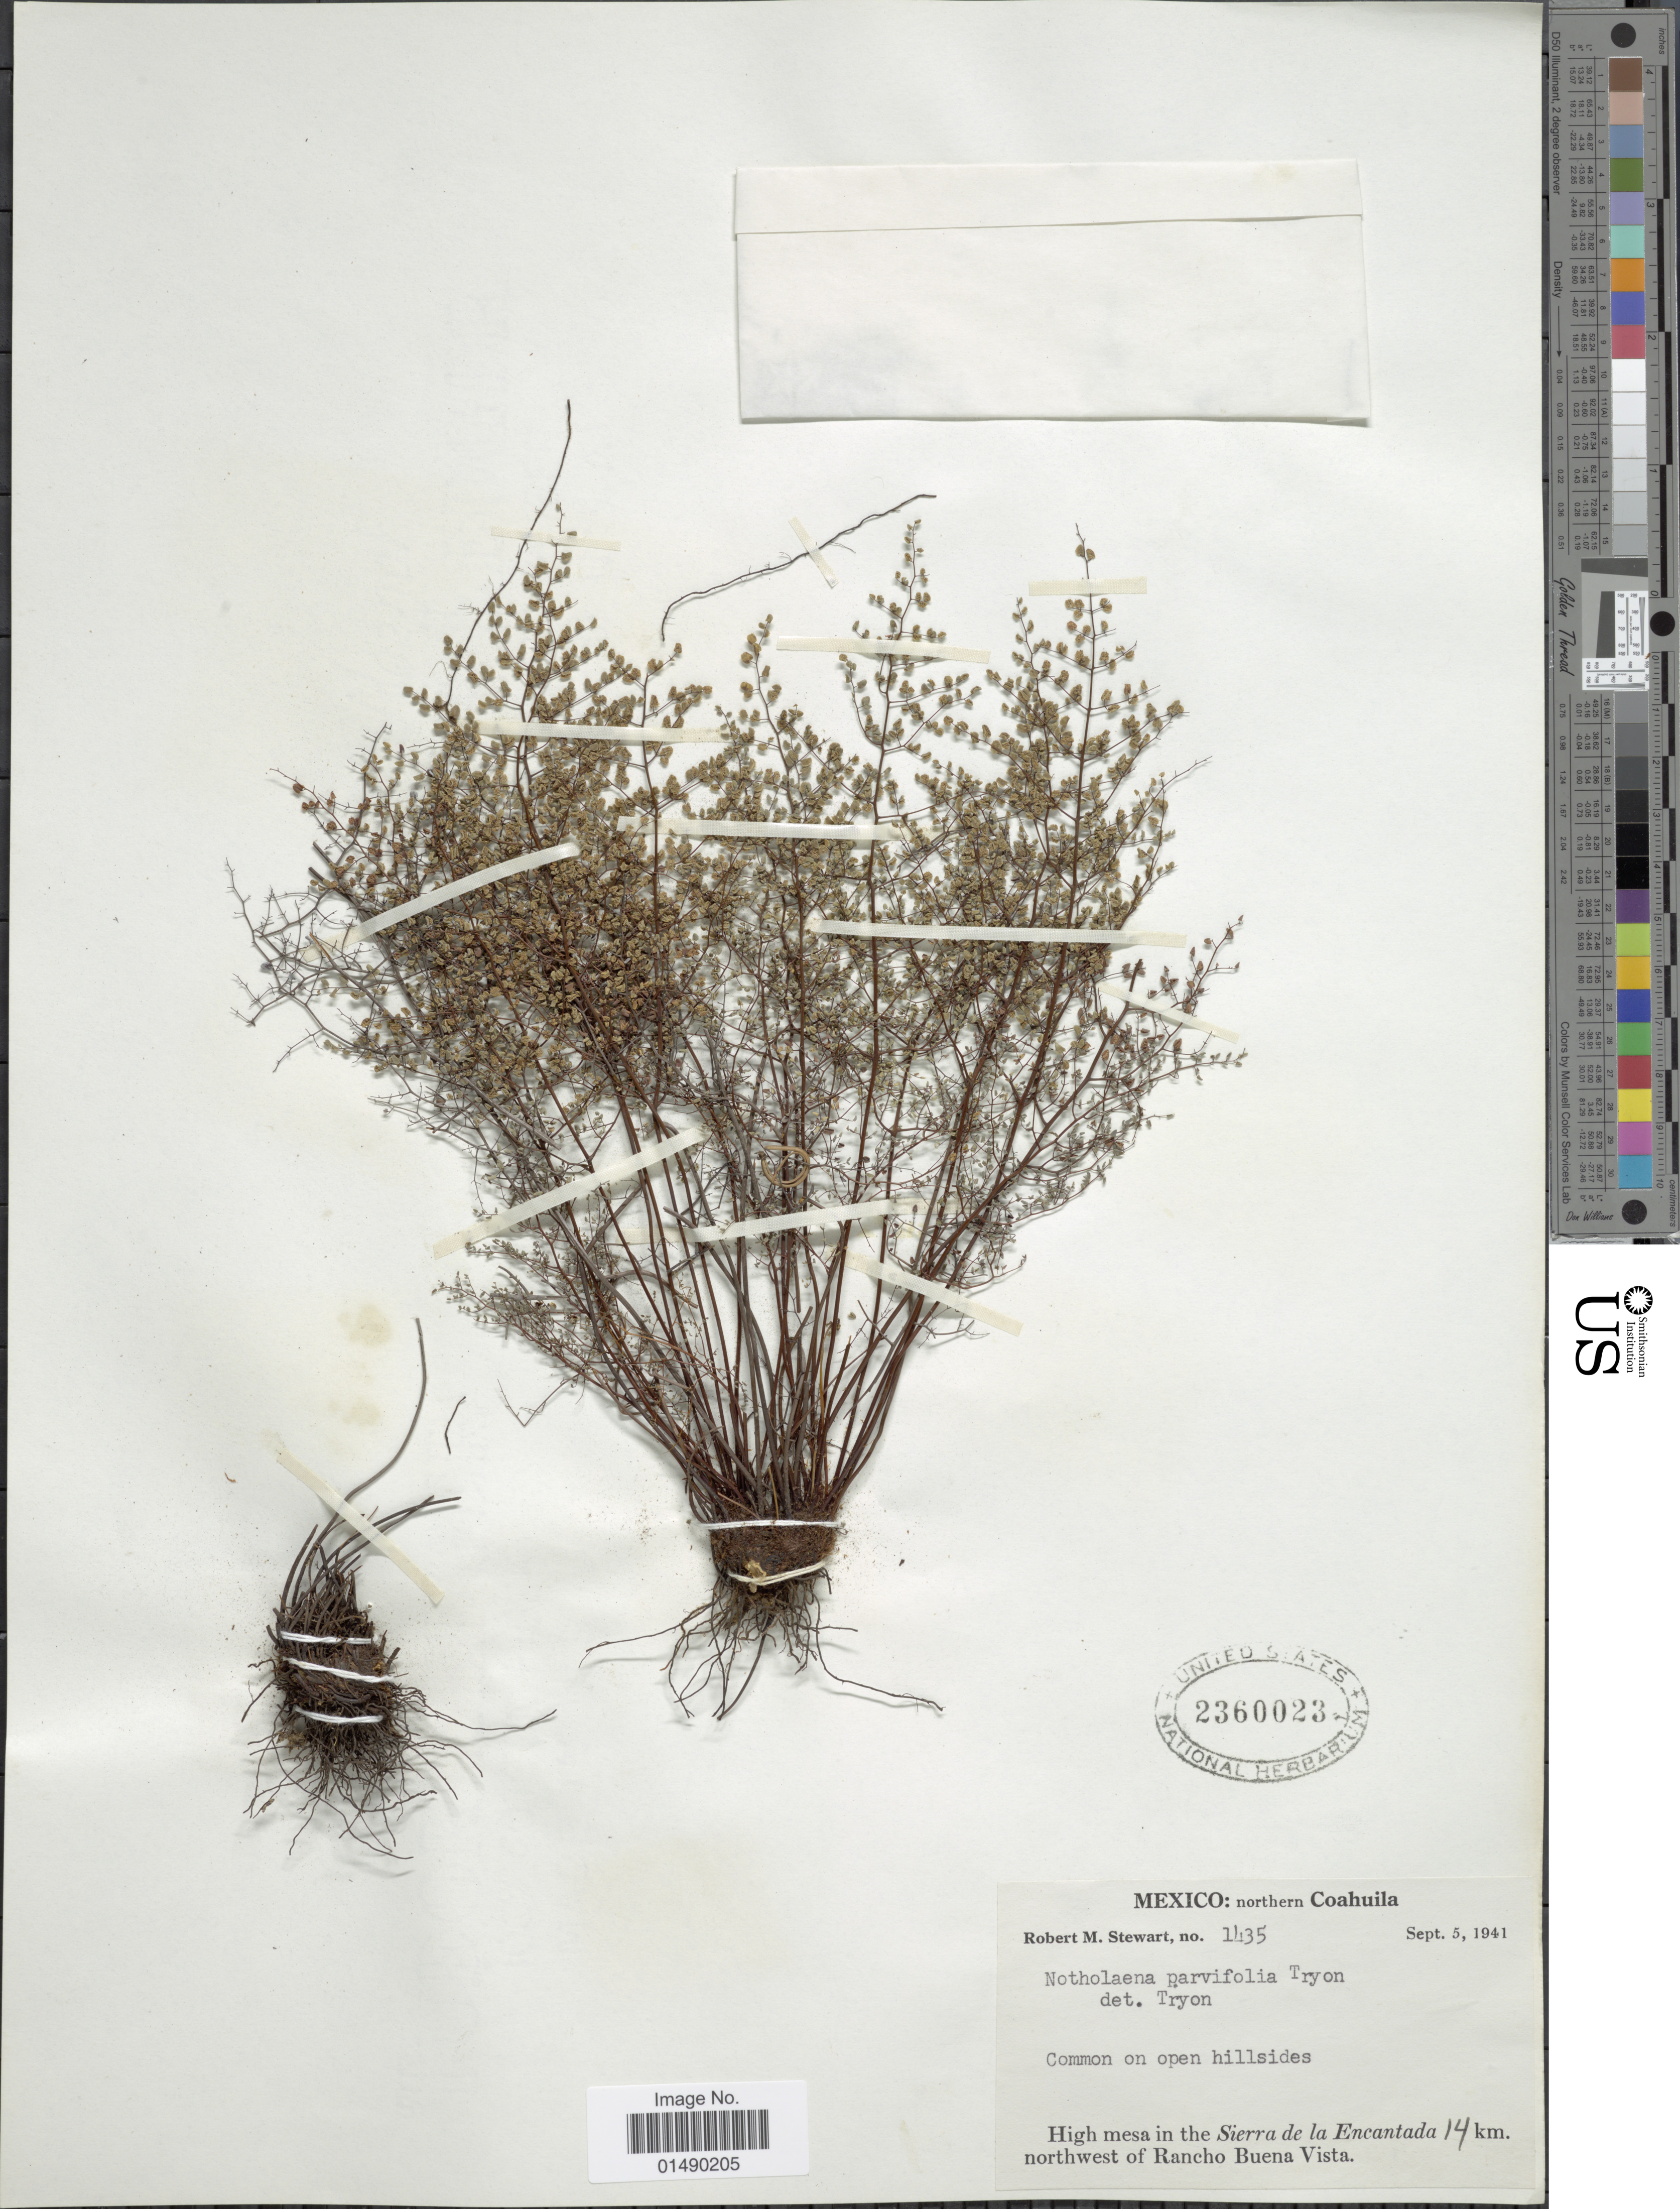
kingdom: Plantae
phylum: Tracheophyta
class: Polypodiopsida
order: Polypodiales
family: Pteridaceae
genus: Argyrochosma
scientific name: Argyrochosma microphylla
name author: (Mett. ex Kuhn) Windham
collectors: R. M. Stewart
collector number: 1435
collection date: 1941-09-05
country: Mexico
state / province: Coahuila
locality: Mexico, northern Coahuila, high mesa in the Sierra de La Encantada 14km. northwest of Rancho Buena Vista.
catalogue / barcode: US 2360023